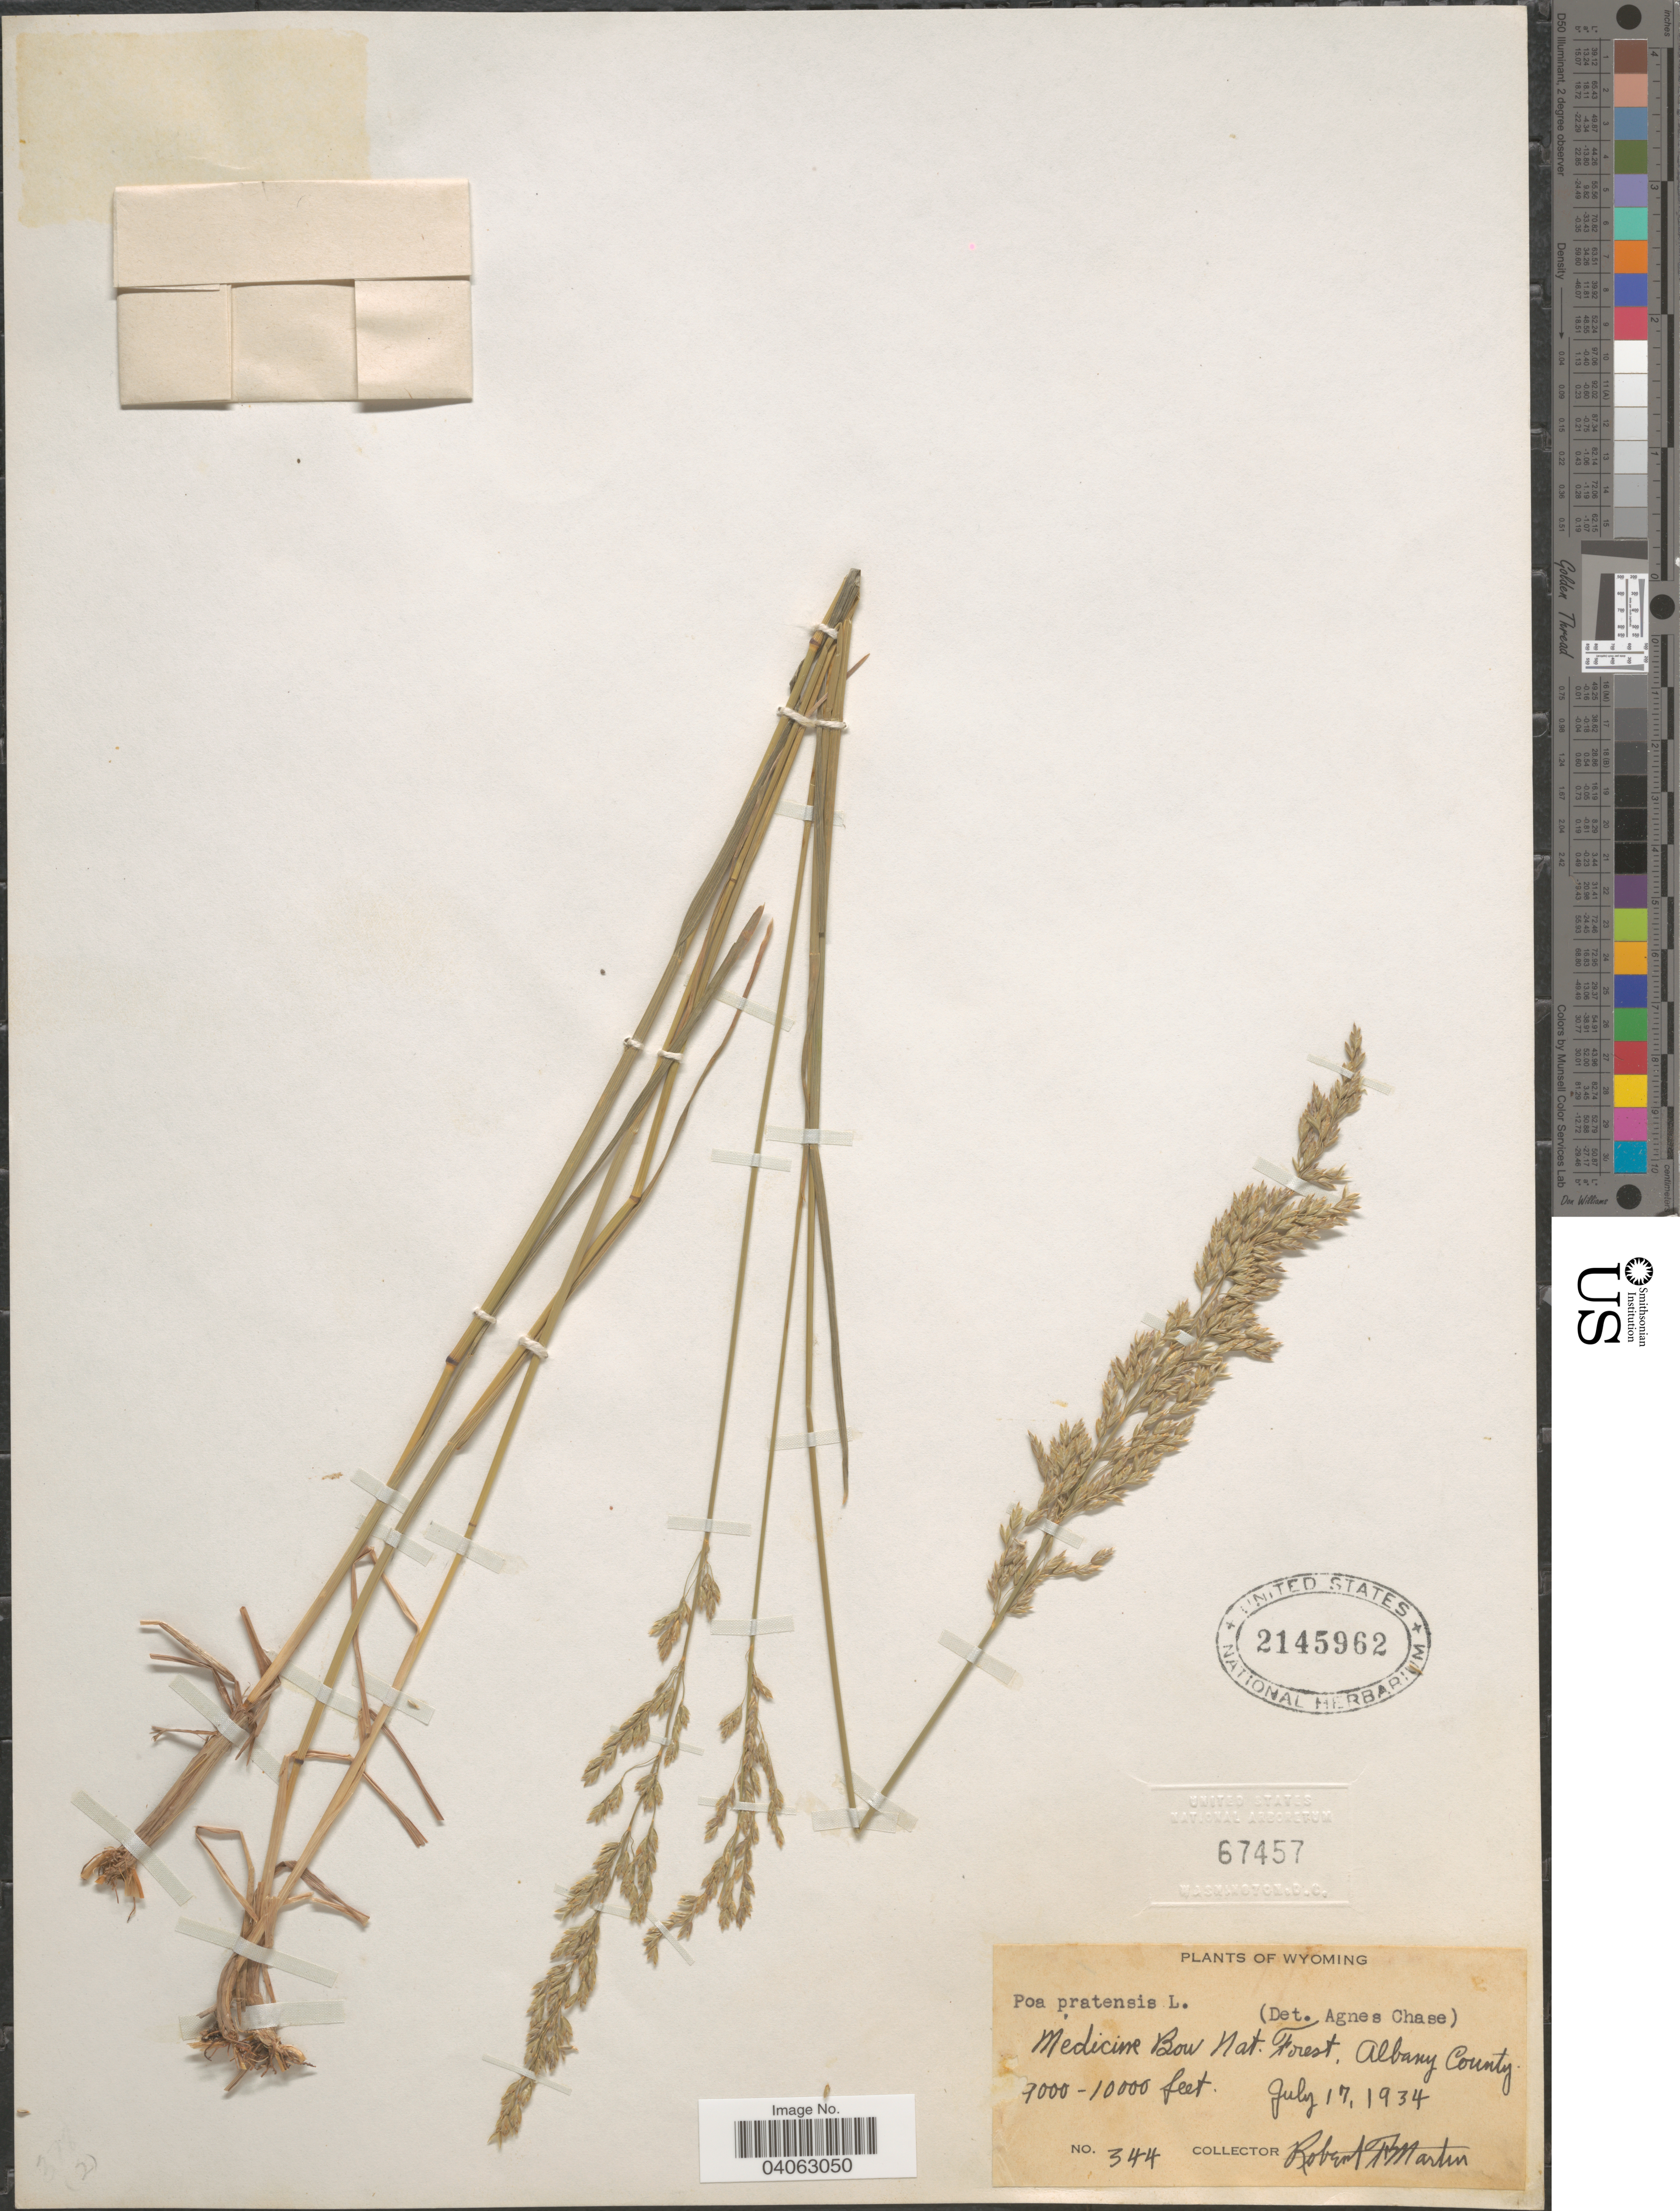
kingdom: Plantae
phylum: Tracheophyta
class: Liliopsida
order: Poales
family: Poaceae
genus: Poa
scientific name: Poa pratensis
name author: L.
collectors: R. F. Martin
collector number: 344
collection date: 1934-07-17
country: United States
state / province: Wyoming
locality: Medicine Bow Nat. Forest, Albany County.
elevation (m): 2743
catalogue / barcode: US 2145962